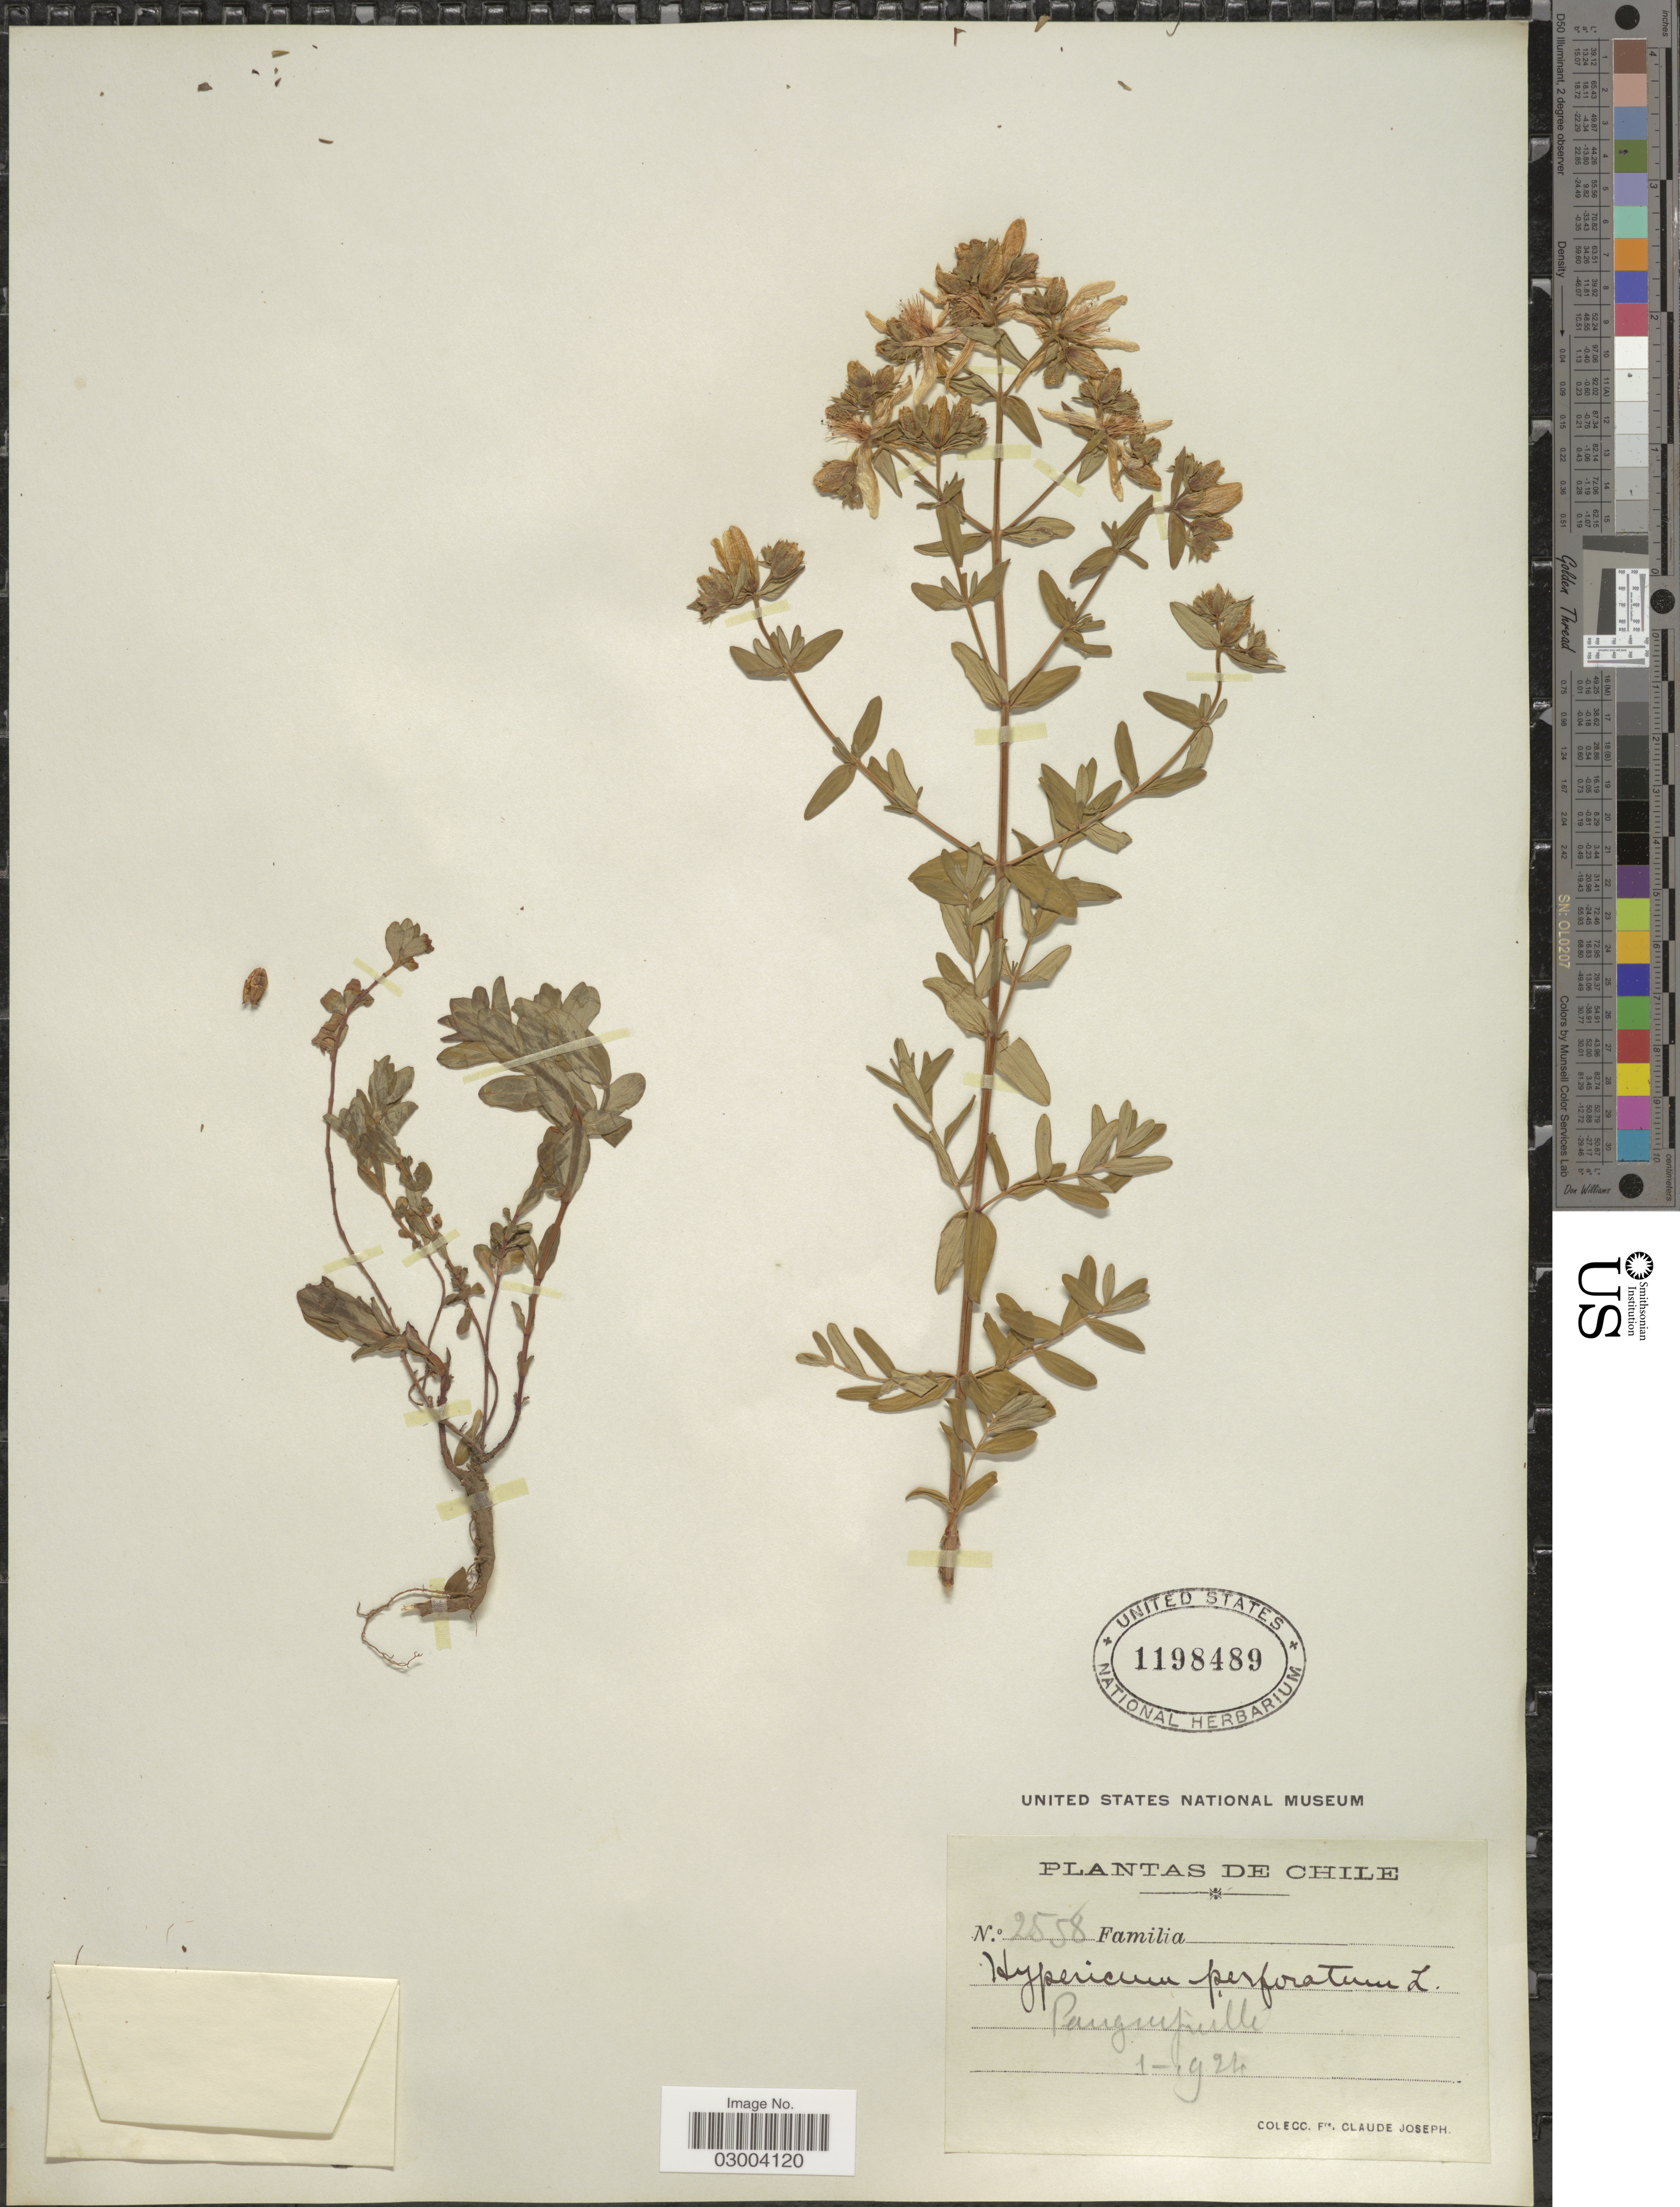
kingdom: Plantae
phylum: Tracheophyta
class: Magnoliopsida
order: Malpighiales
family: Hypericaceae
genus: Hypericum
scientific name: Hypericum perforatum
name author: L.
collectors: Bro. Claude-Joseph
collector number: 2558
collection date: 1924-01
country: Chile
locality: Panguipulli.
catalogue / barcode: US 1198489